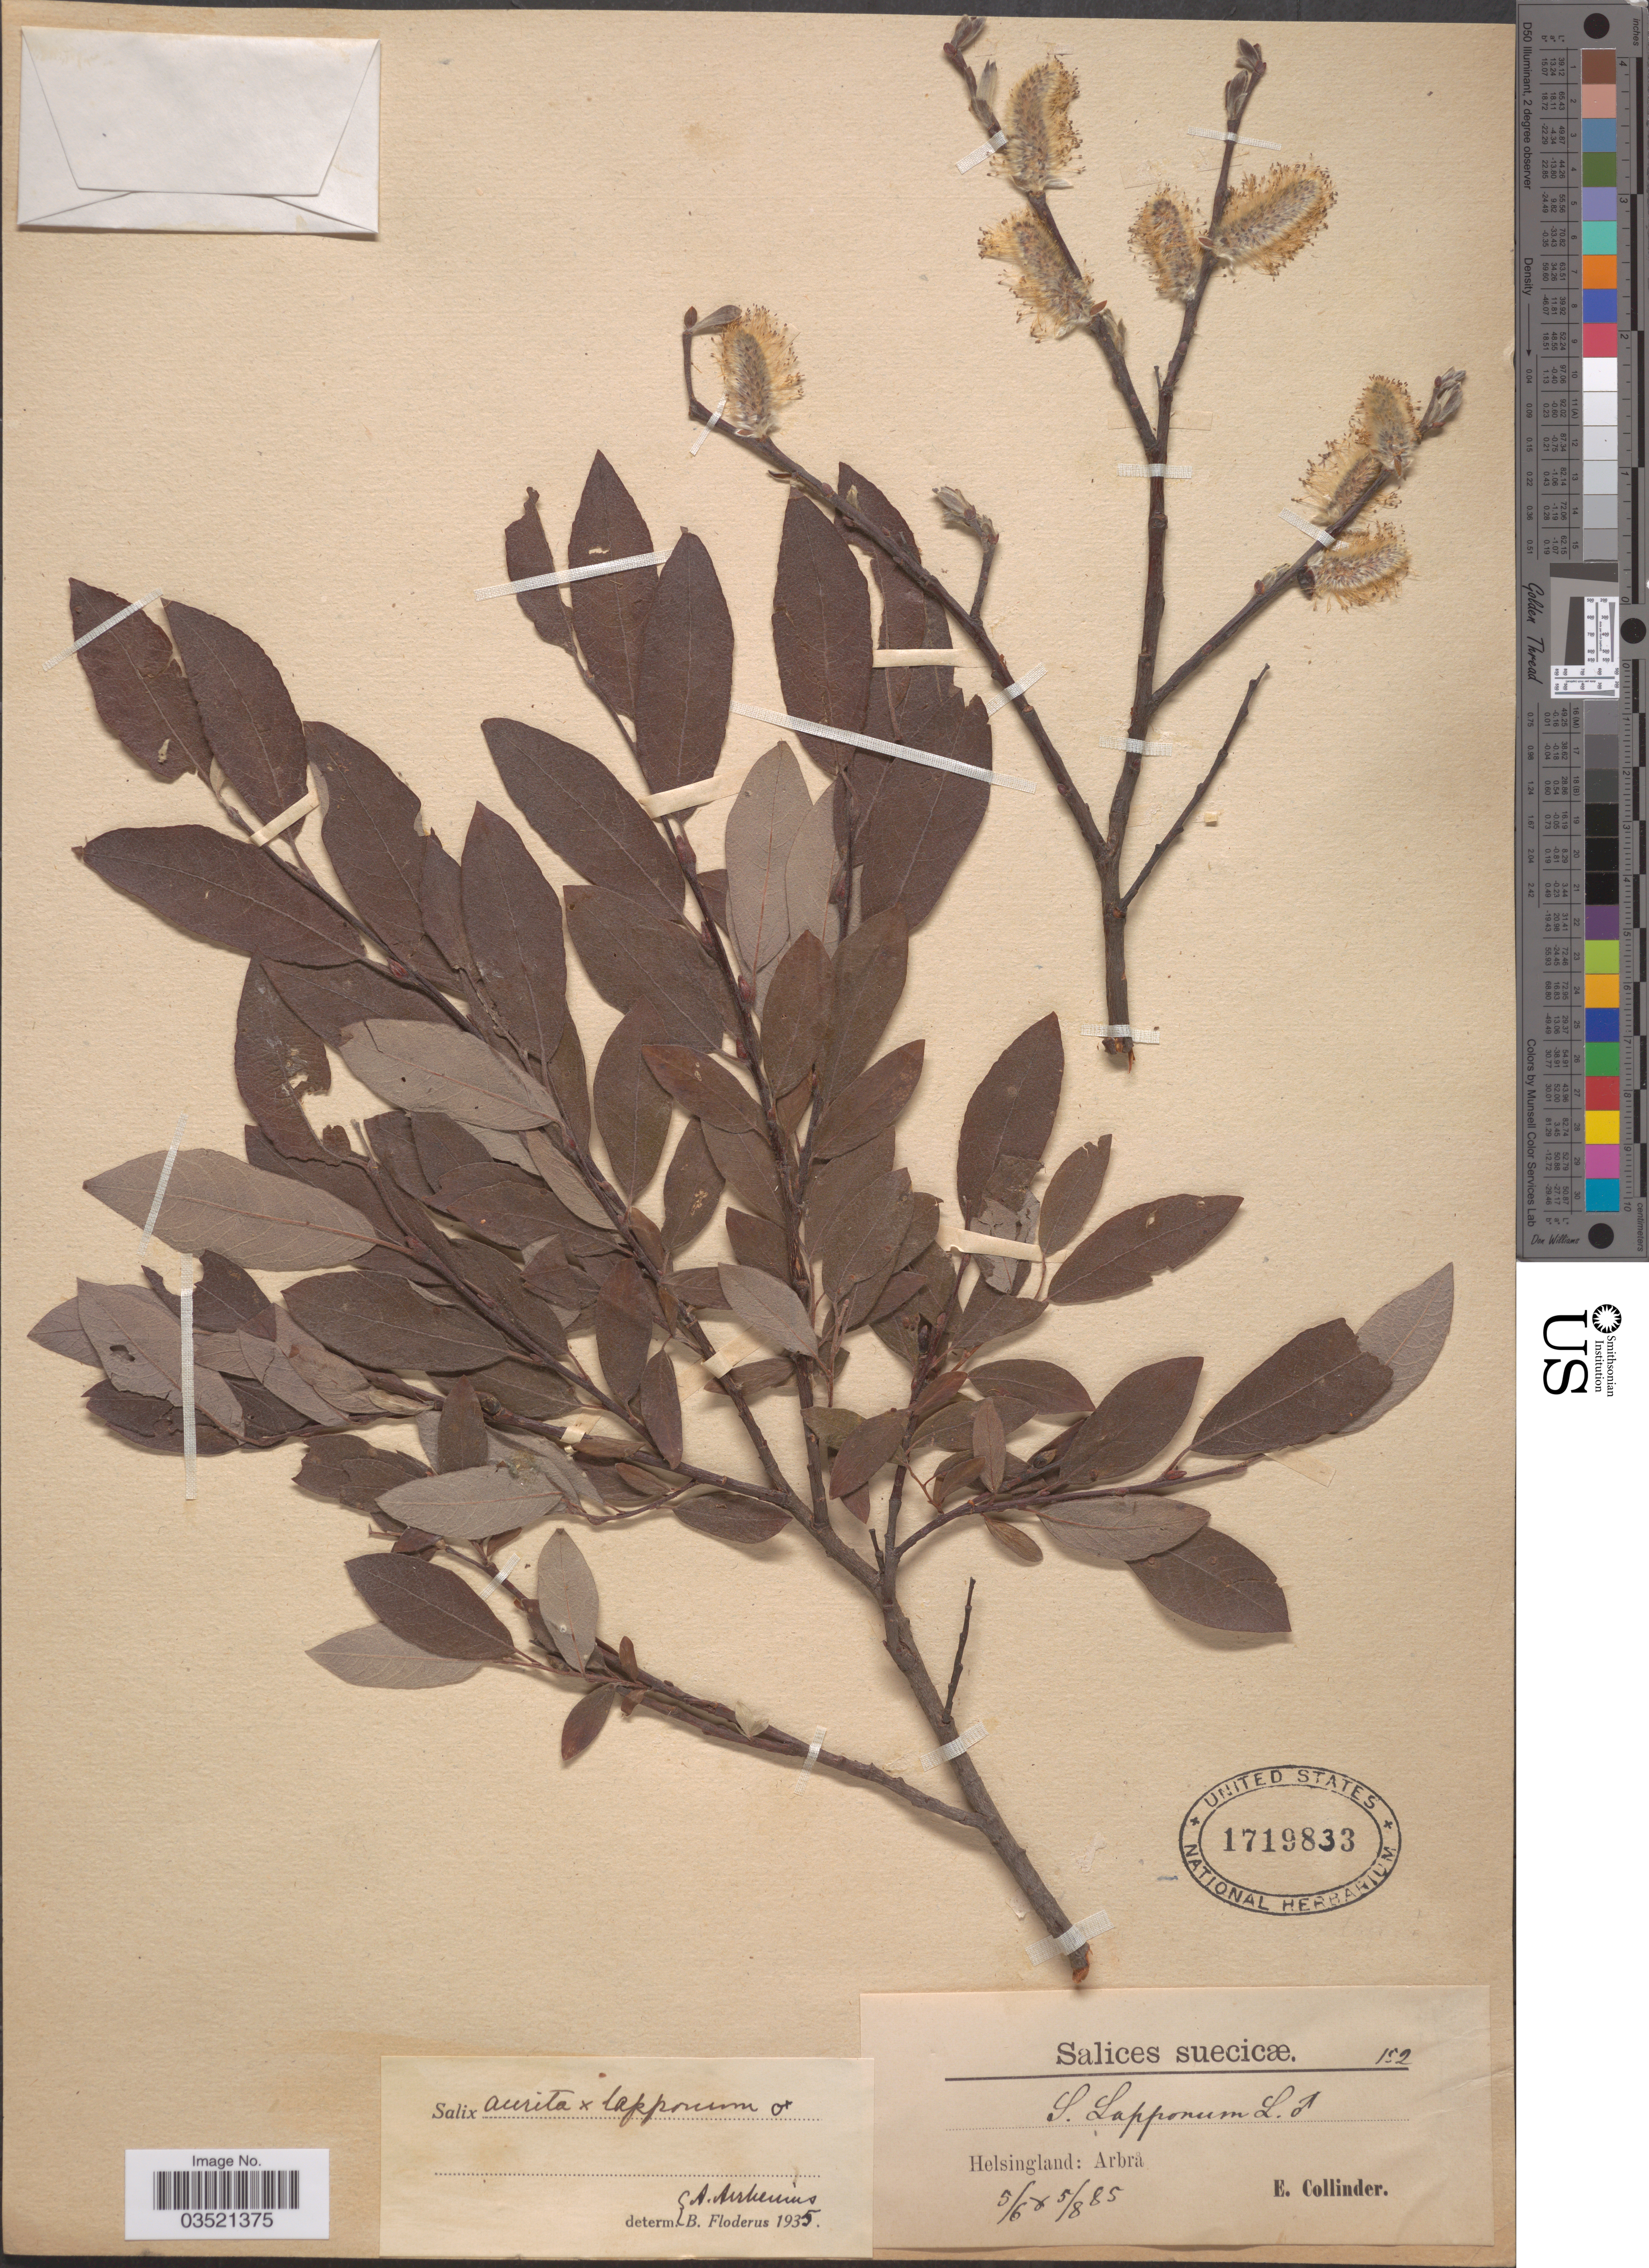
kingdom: Plantae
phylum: Tracheophyta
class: Magnoliopsida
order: Malpighiales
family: Salicaceae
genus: Salix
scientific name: Salix aurita x S. lapponum L.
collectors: E. Collinder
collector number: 152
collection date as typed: Transcribed d/m/y: 5/6/85 to 5/8/85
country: Sweden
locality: Suecicæ. Helsingland: Arbrå.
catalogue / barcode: US 1719833